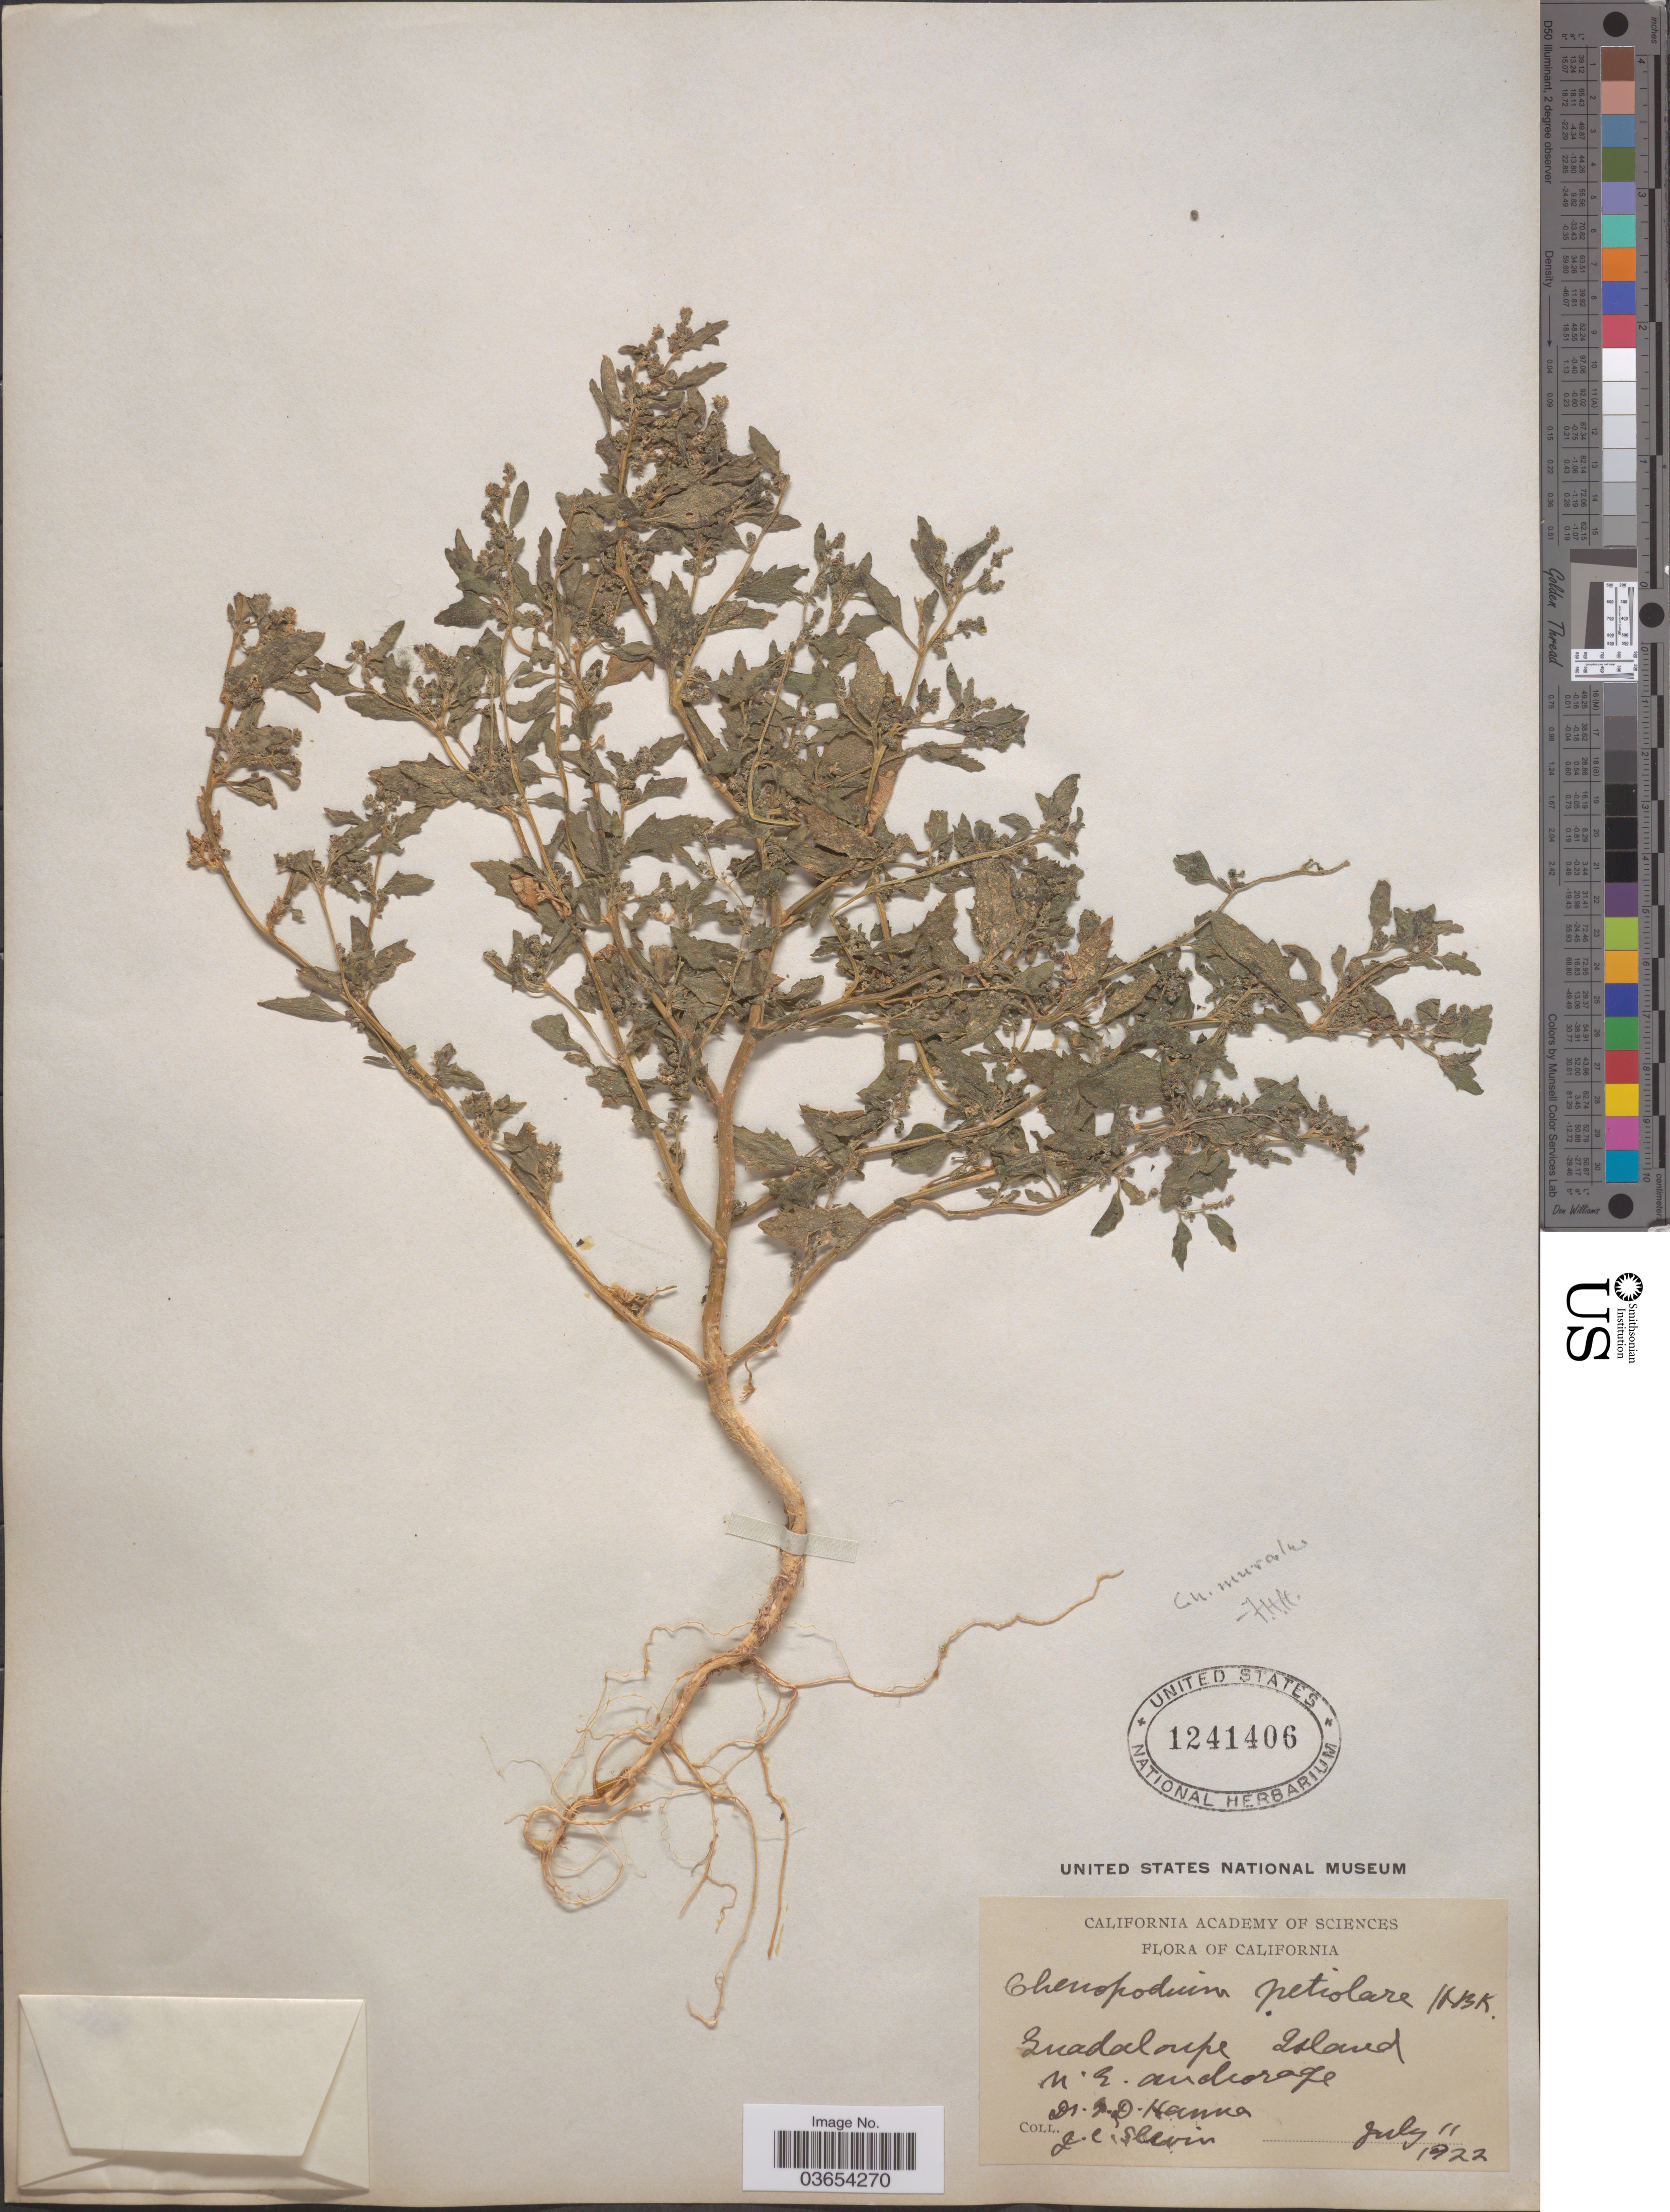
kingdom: Plantae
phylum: Tracheophyta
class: Magnoliopsida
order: Caryophyllales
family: Amaranthaceae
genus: Chenopodium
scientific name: Chenopodium murale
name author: L.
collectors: G. D. Hanna & J. Slevin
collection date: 1922-07-11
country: Mexico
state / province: Baja California Norte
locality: California. Gudaloupe Island. N.E. anchorage.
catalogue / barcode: US 1241406